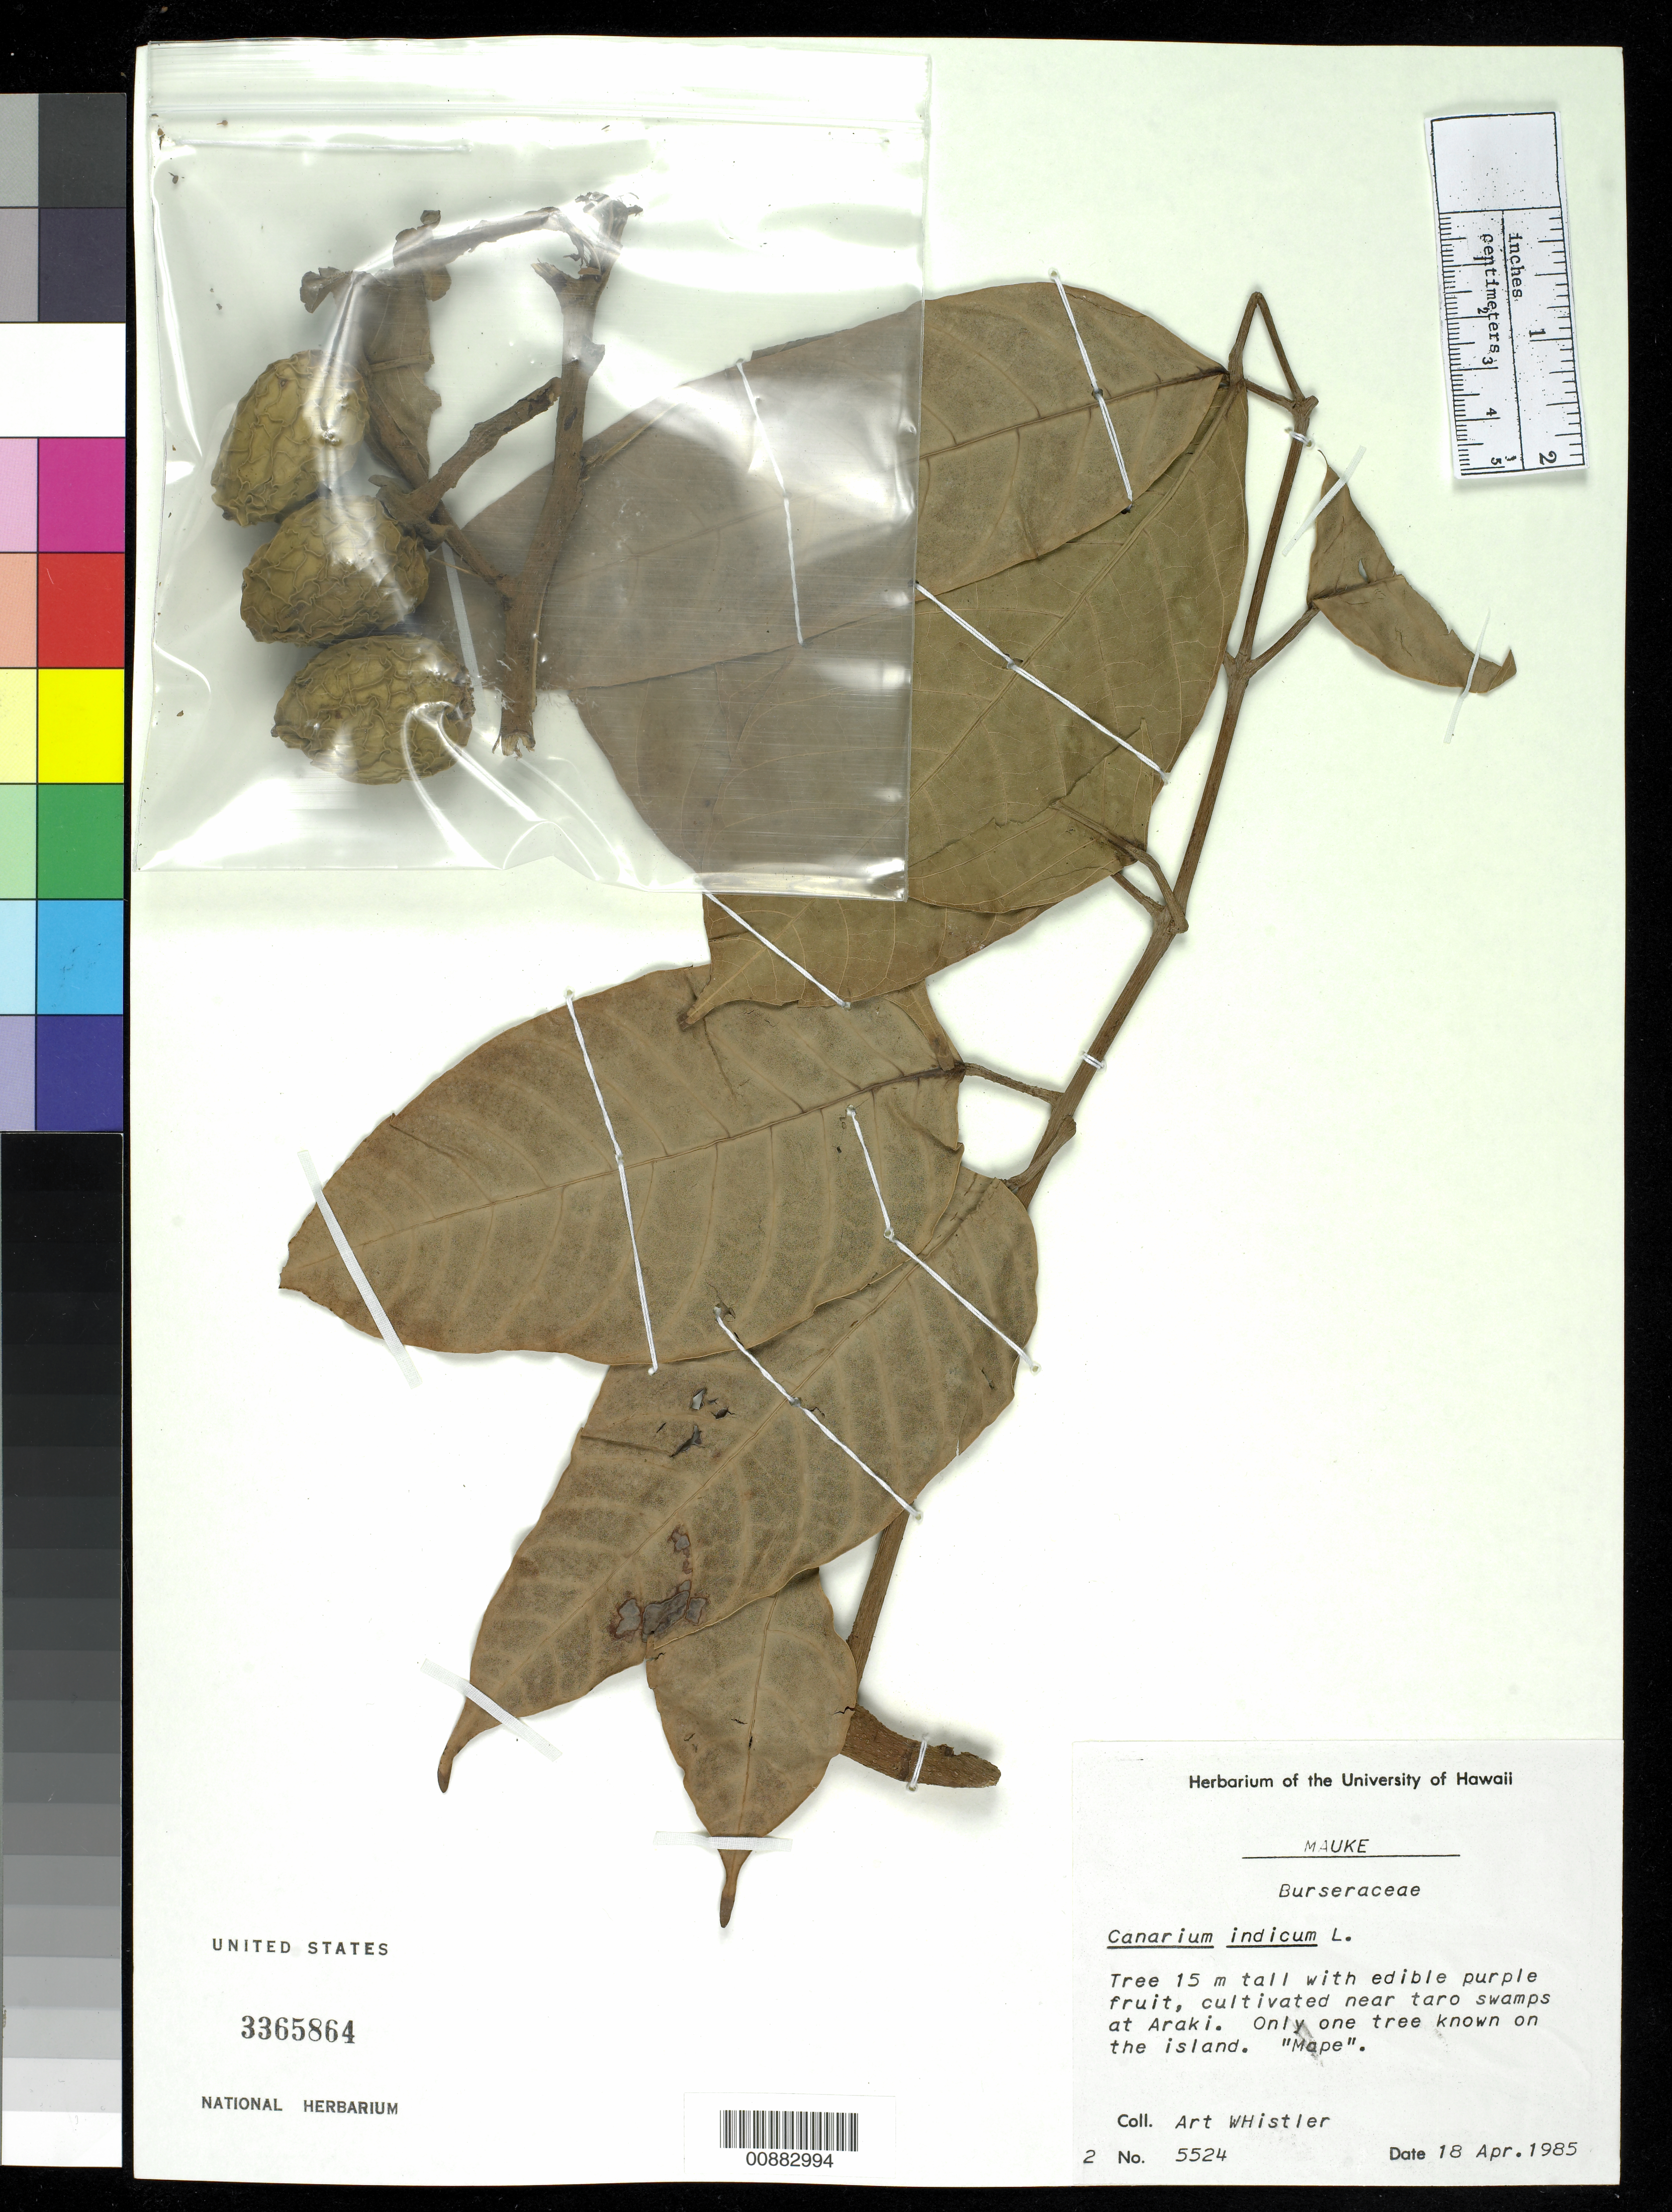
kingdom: Plantae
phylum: Tracheophyta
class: Magnoliopsida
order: Sapindales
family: Burseraceae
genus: Canarium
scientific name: Canarium indicum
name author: L.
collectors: A. Whistler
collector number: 5524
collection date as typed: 18 Apr 1985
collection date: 1985-04-18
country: Cook Islands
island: Mauke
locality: Araki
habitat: near taro swamps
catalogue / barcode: US 3365864